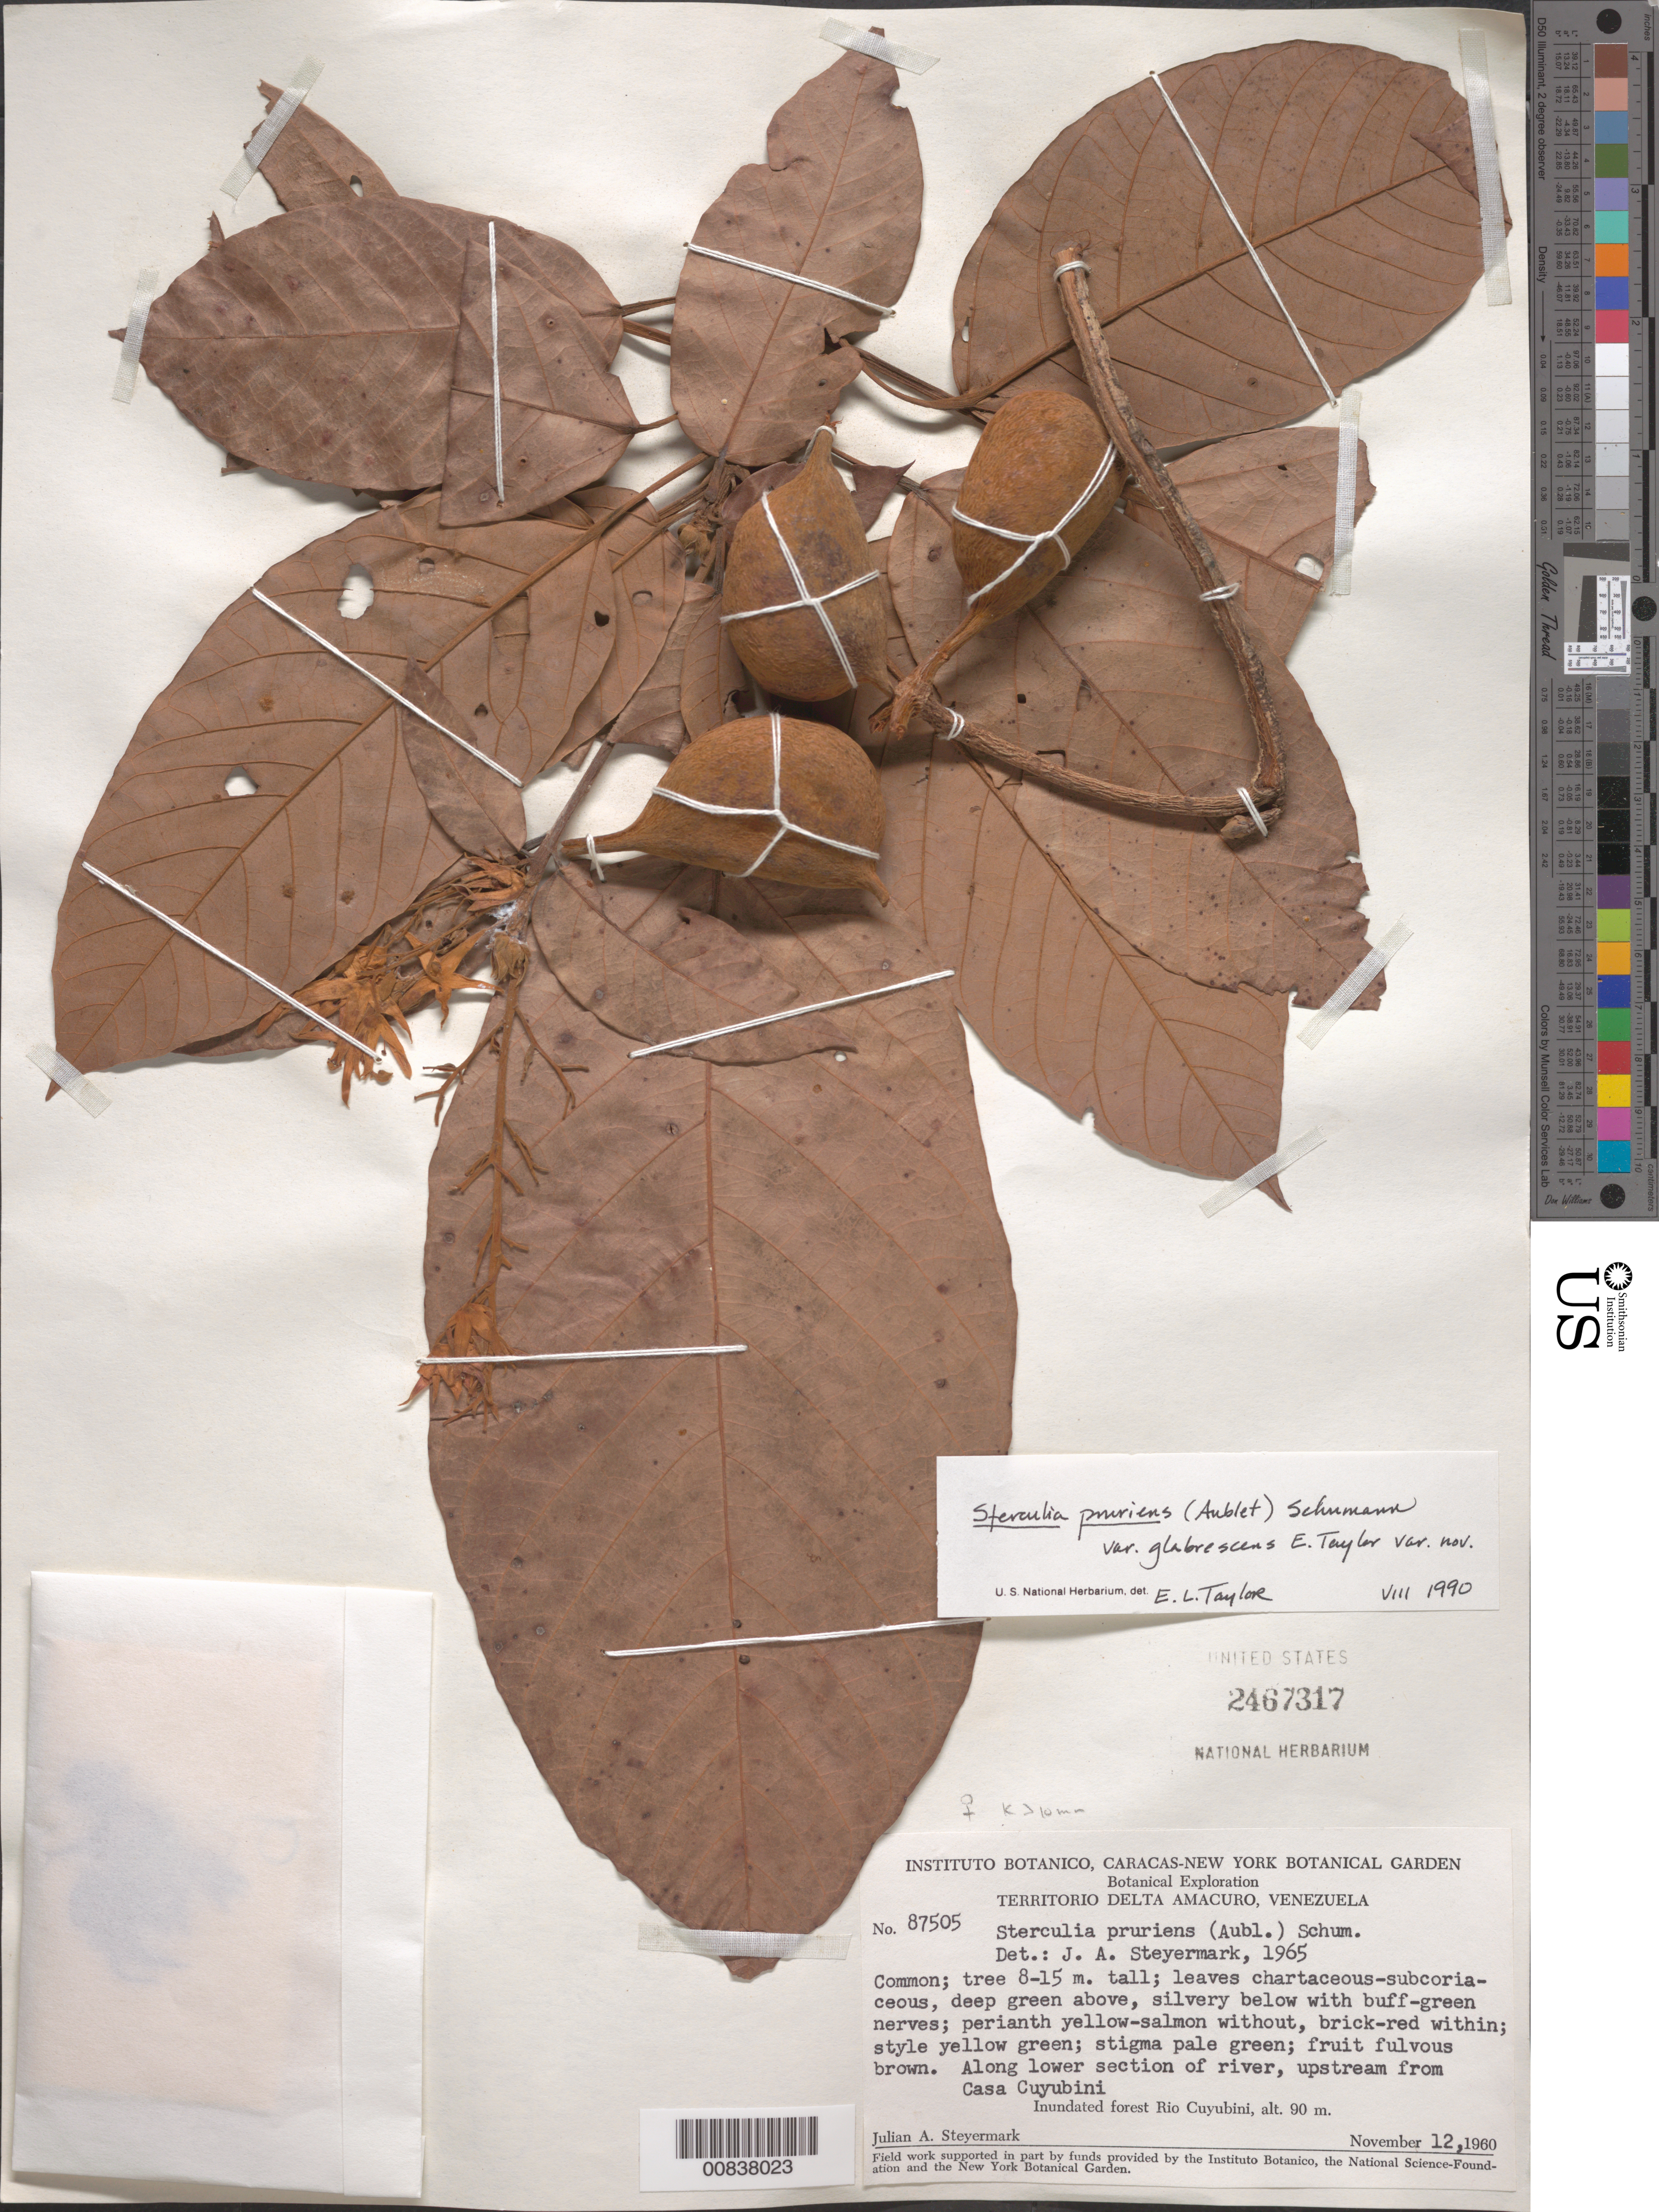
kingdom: Plantae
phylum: Tracheophyta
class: Magnoliopsida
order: Malvales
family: Malvaceae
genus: Sterculia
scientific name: Sterculia pruriens var. glabrescens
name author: E.L. Taylor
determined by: Taylor, E. L.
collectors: J. Steyermark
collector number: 87505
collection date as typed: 12-Nov-60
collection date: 1960-11-12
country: Venezuela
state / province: Delta Amacuro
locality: Río Cuyubini, along lower section of river, upstream from Casa Cuyubini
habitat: Inundated forest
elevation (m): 90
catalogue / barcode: US 2467317